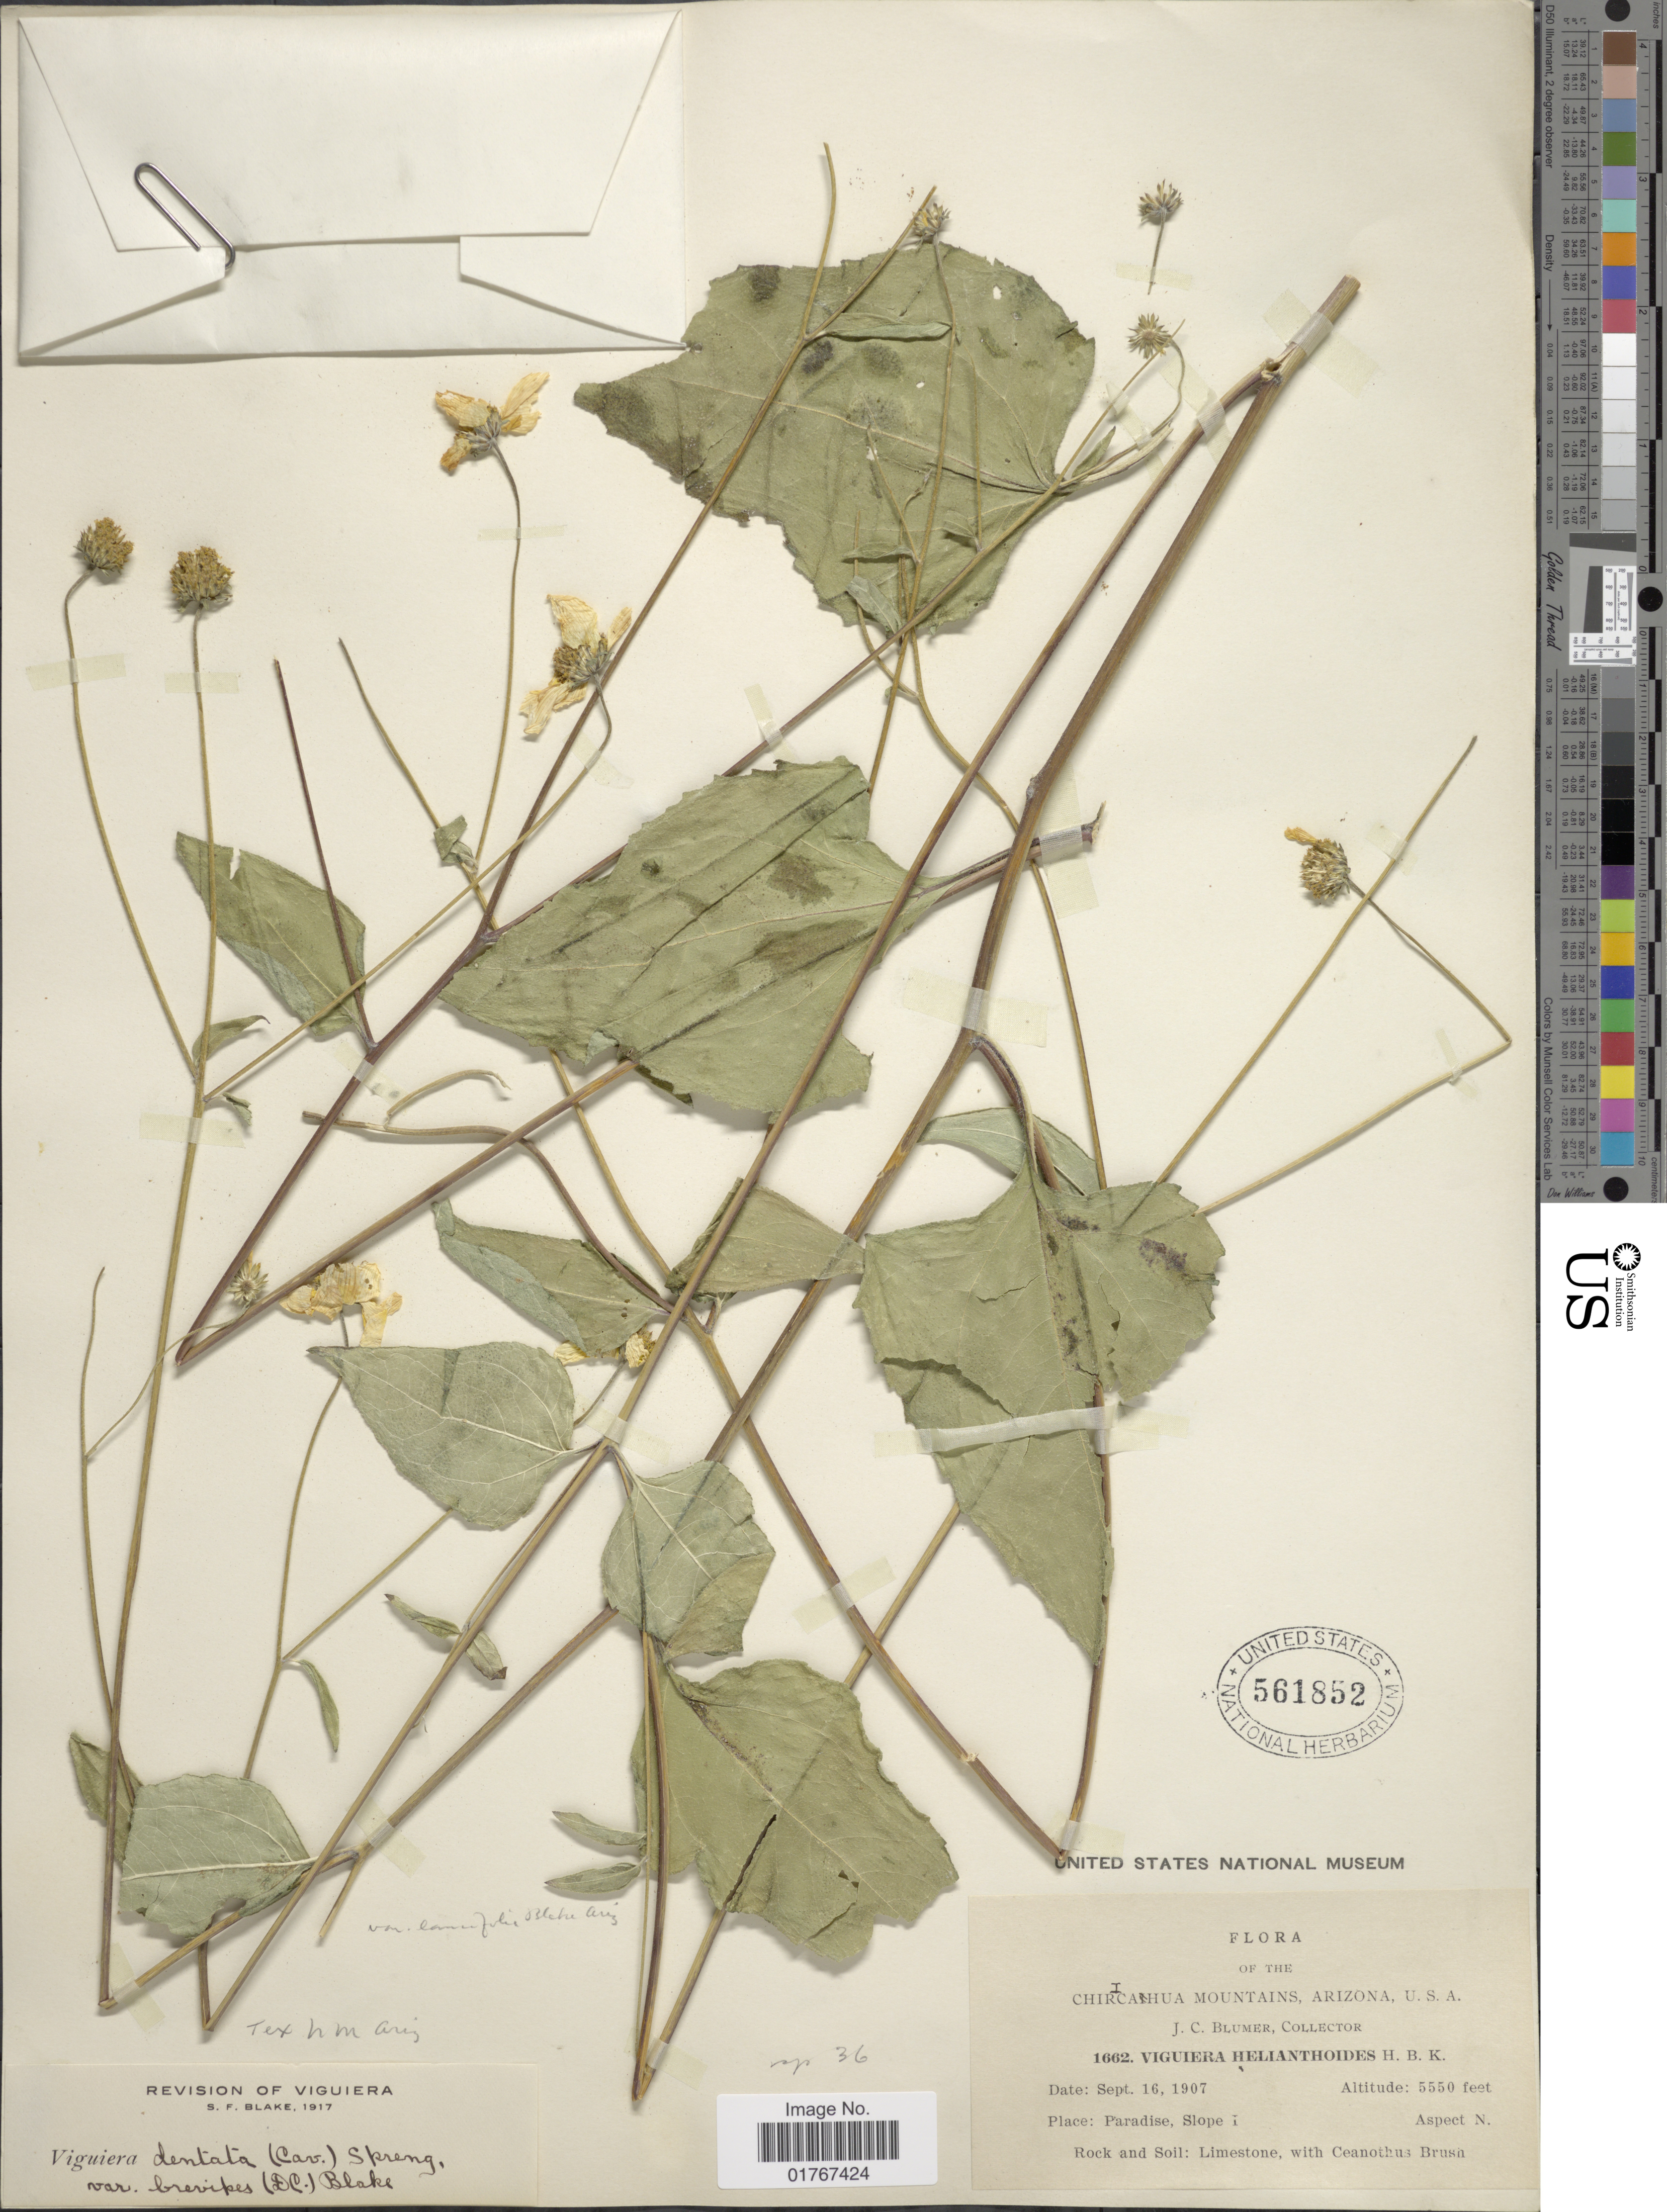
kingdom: Plantae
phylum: Tracheophyta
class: Magnoliopsida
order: Asterales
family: Asteraceae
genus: Viguiera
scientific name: Viguiera dentata var. brevipes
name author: (DC.) S.F. Blake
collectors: J. C. Blumer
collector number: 1662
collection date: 1907-09-16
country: United States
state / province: Arizona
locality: Chiricahua Mountains, Place: Paradise Slope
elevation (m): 1692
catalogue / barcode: US 561852